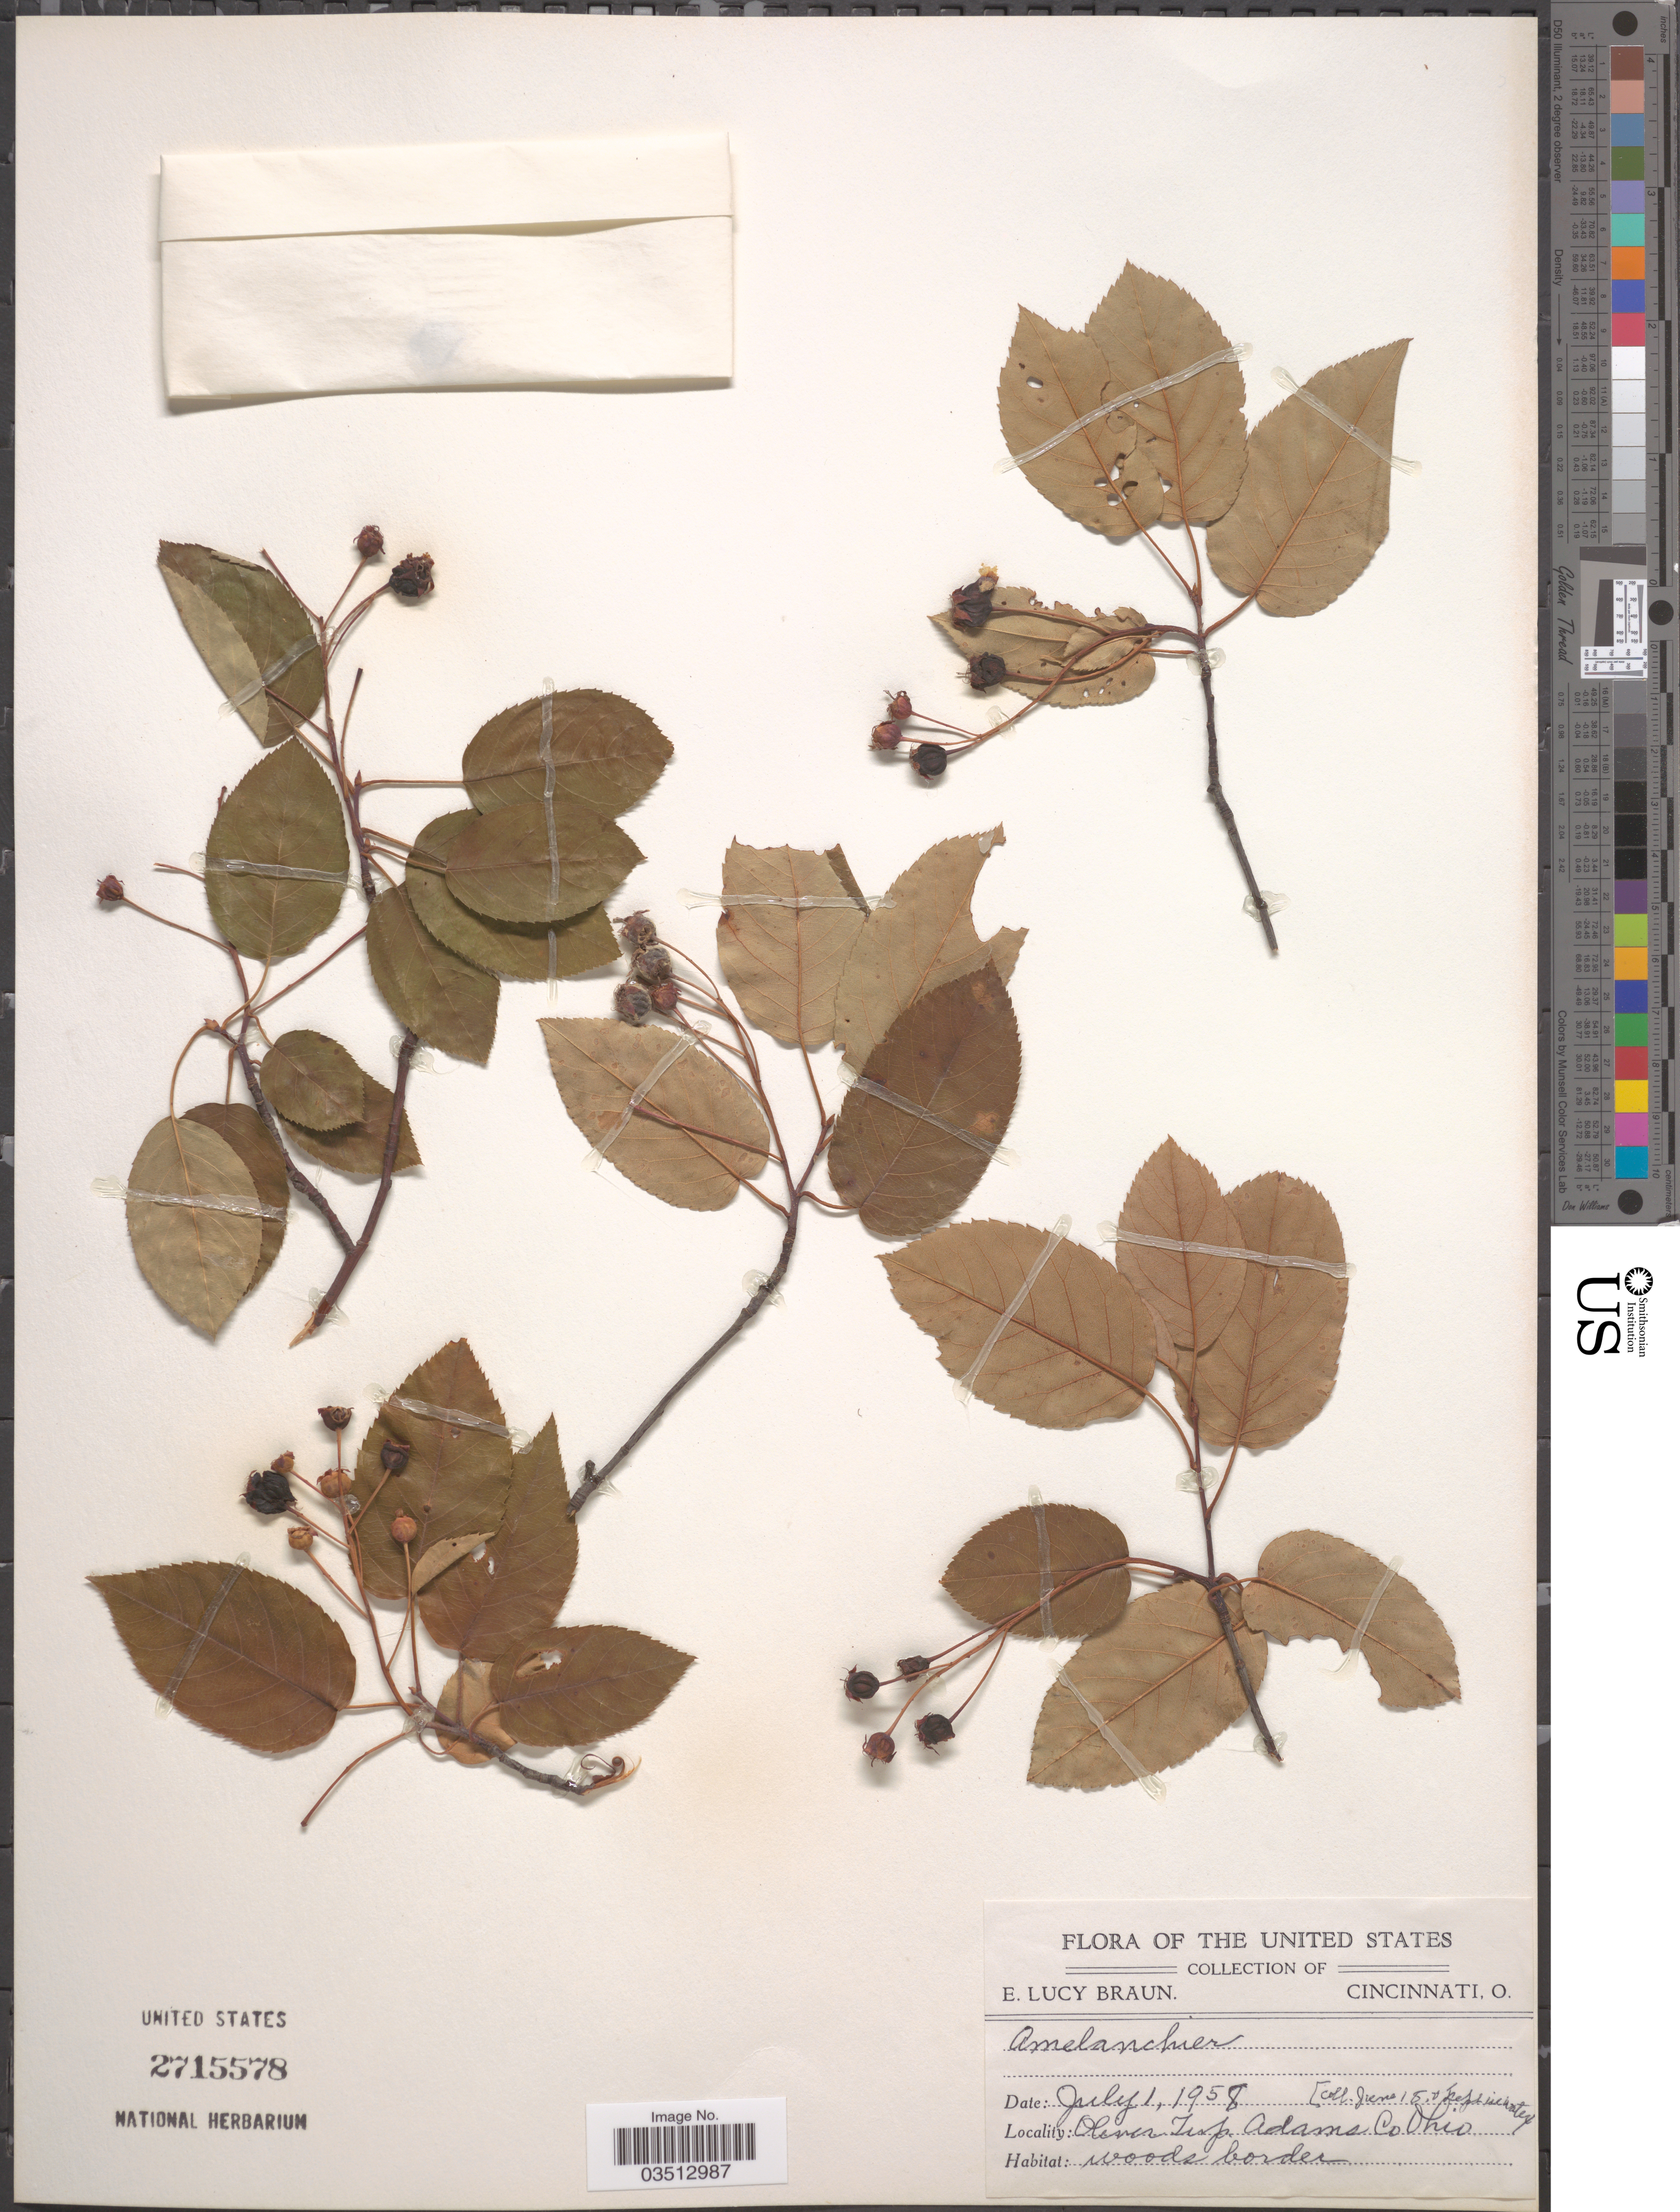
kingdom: Plantae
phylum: Tracheophyta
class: Magnoliopsida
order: Rosales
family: Rosaceae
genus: Amelanchier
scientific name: Amelanchier sp.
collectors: E. L. Braun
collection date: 1958-06-18/1958-07-01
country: United States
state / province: Ohio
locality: Oliver Twp. Adams Co.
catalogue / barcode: US 2715578